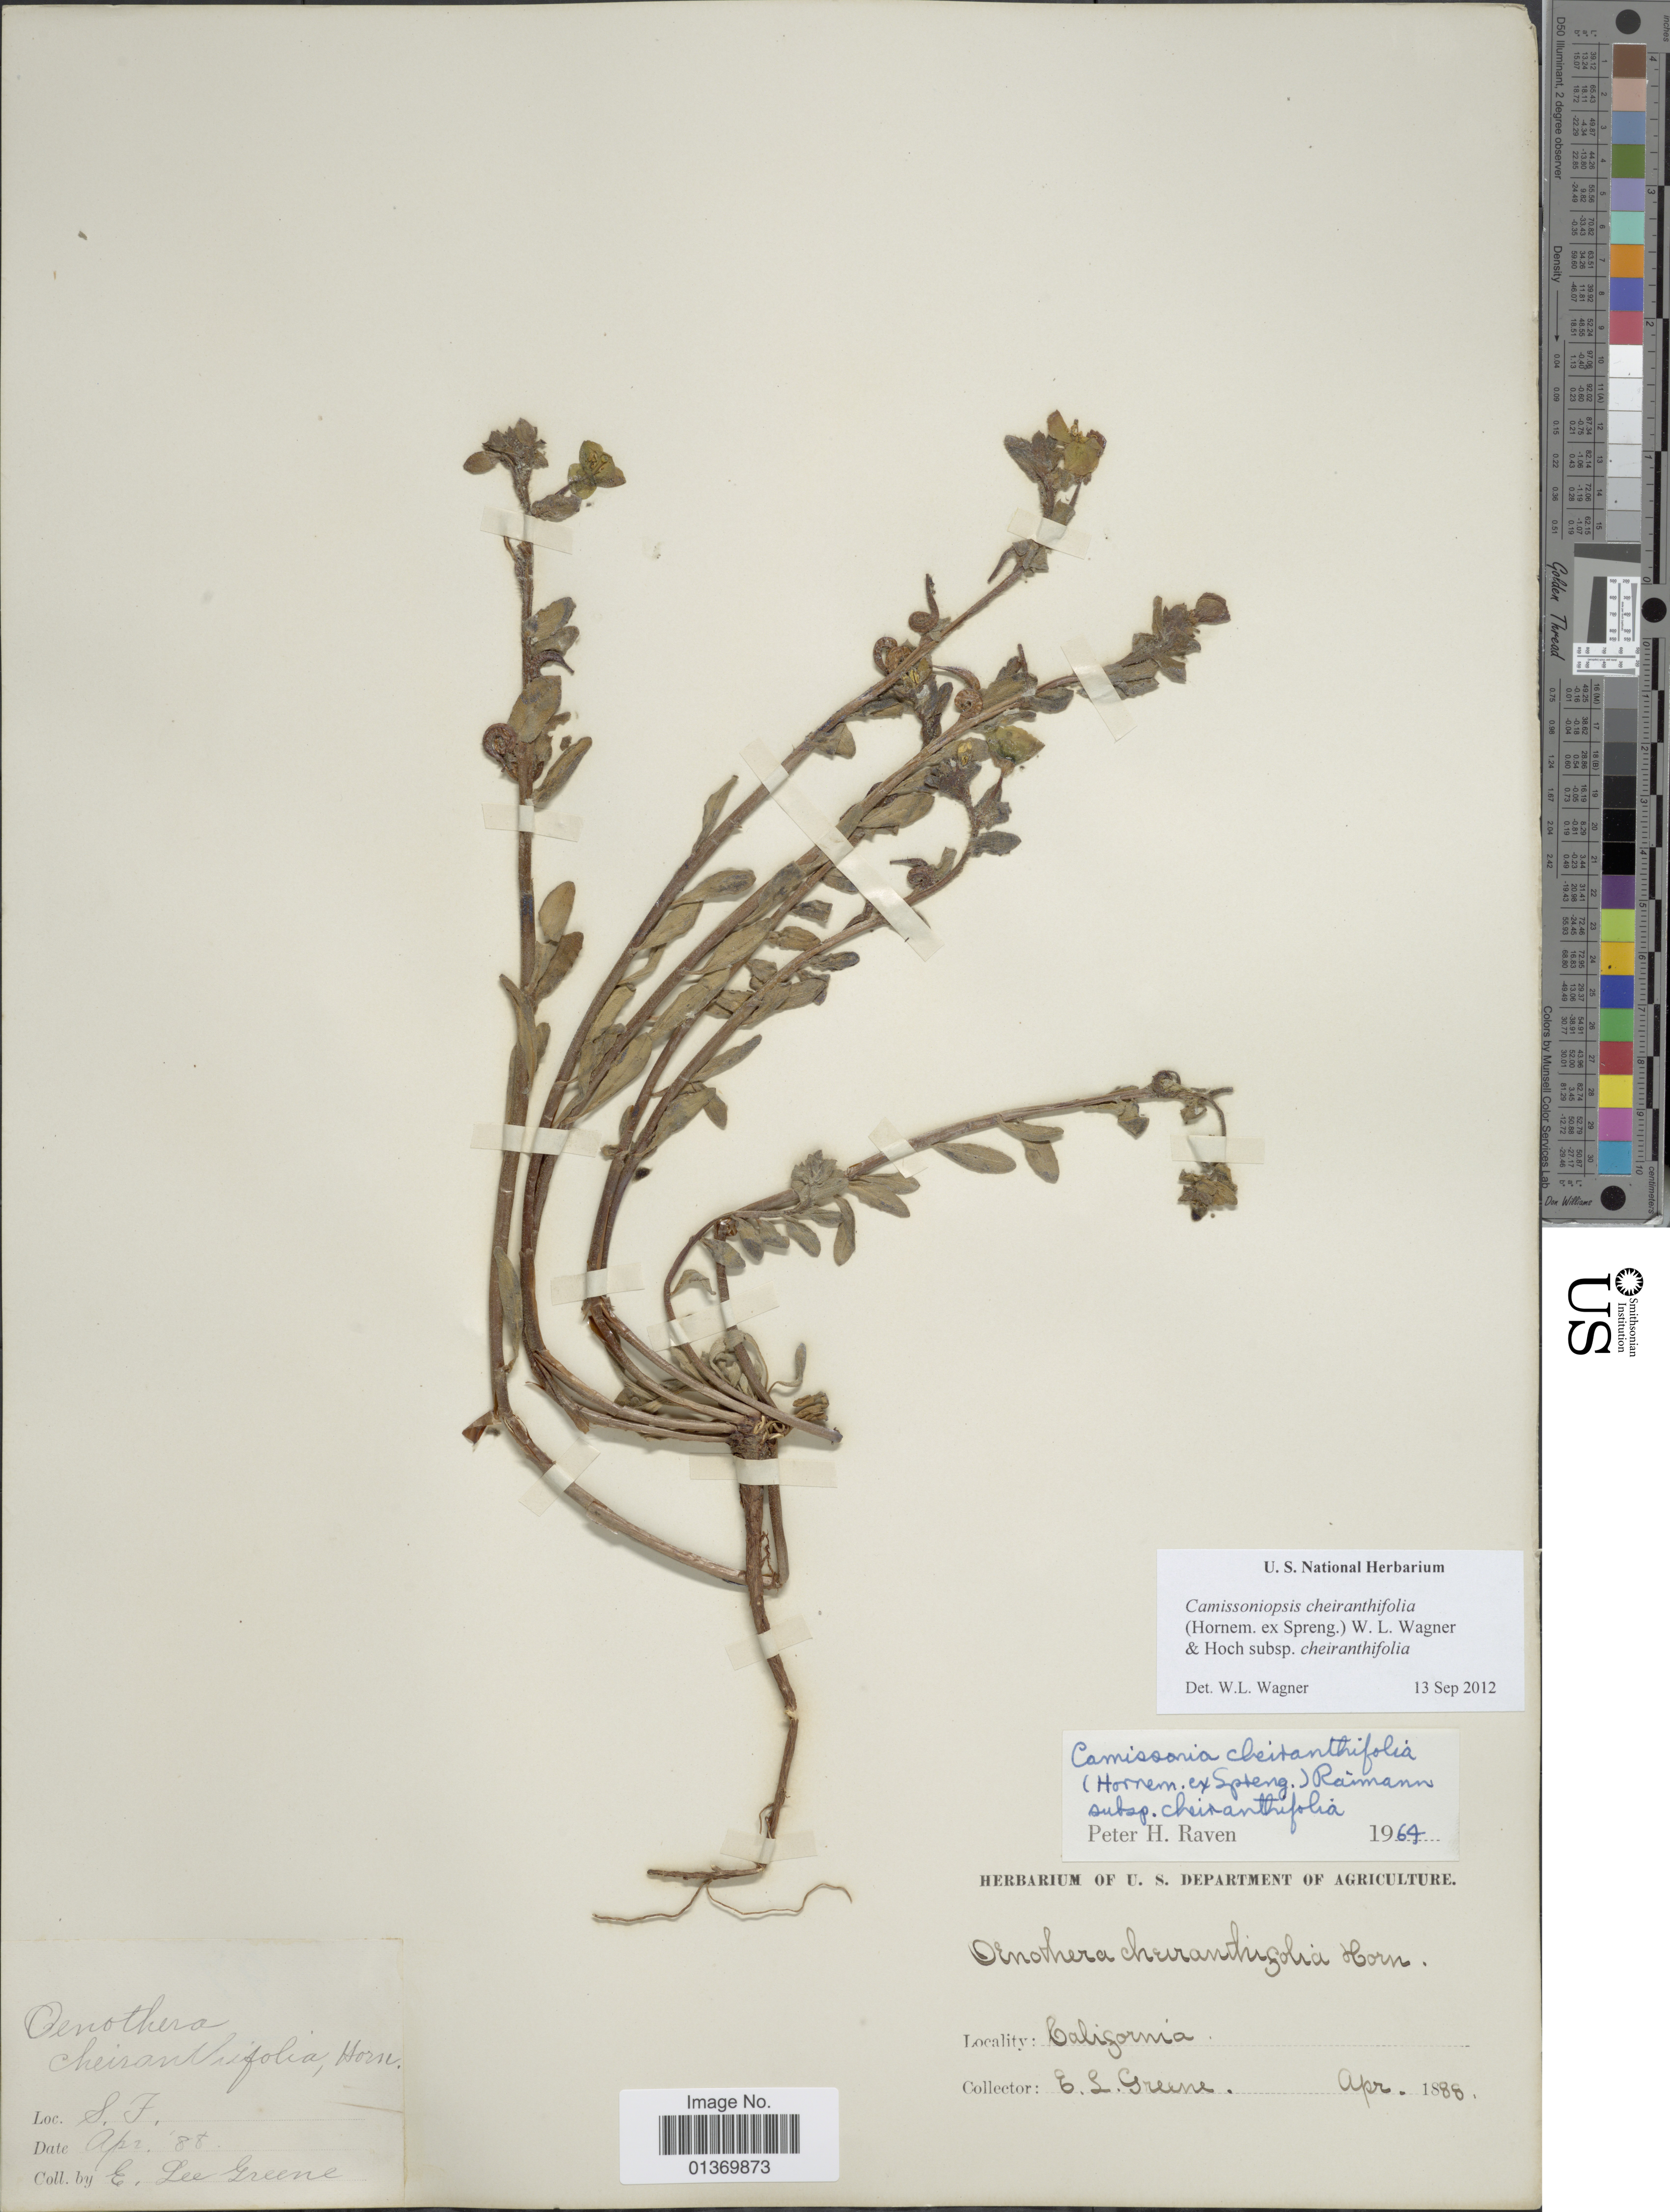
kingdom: Plantae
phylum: Tracheophyta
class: Magnoliopsida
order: Myrtales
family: Onagraceae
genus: Camissoniopsis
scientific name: Camissoniopsis cheiranthifolia subsp. cheiranthifolia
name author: (Hornem. ex Spreng.) W.L. Wagner & Hoch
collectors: E. L. Greene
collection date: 1888-04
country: United States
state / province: California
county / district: San Francisco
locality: S. F.